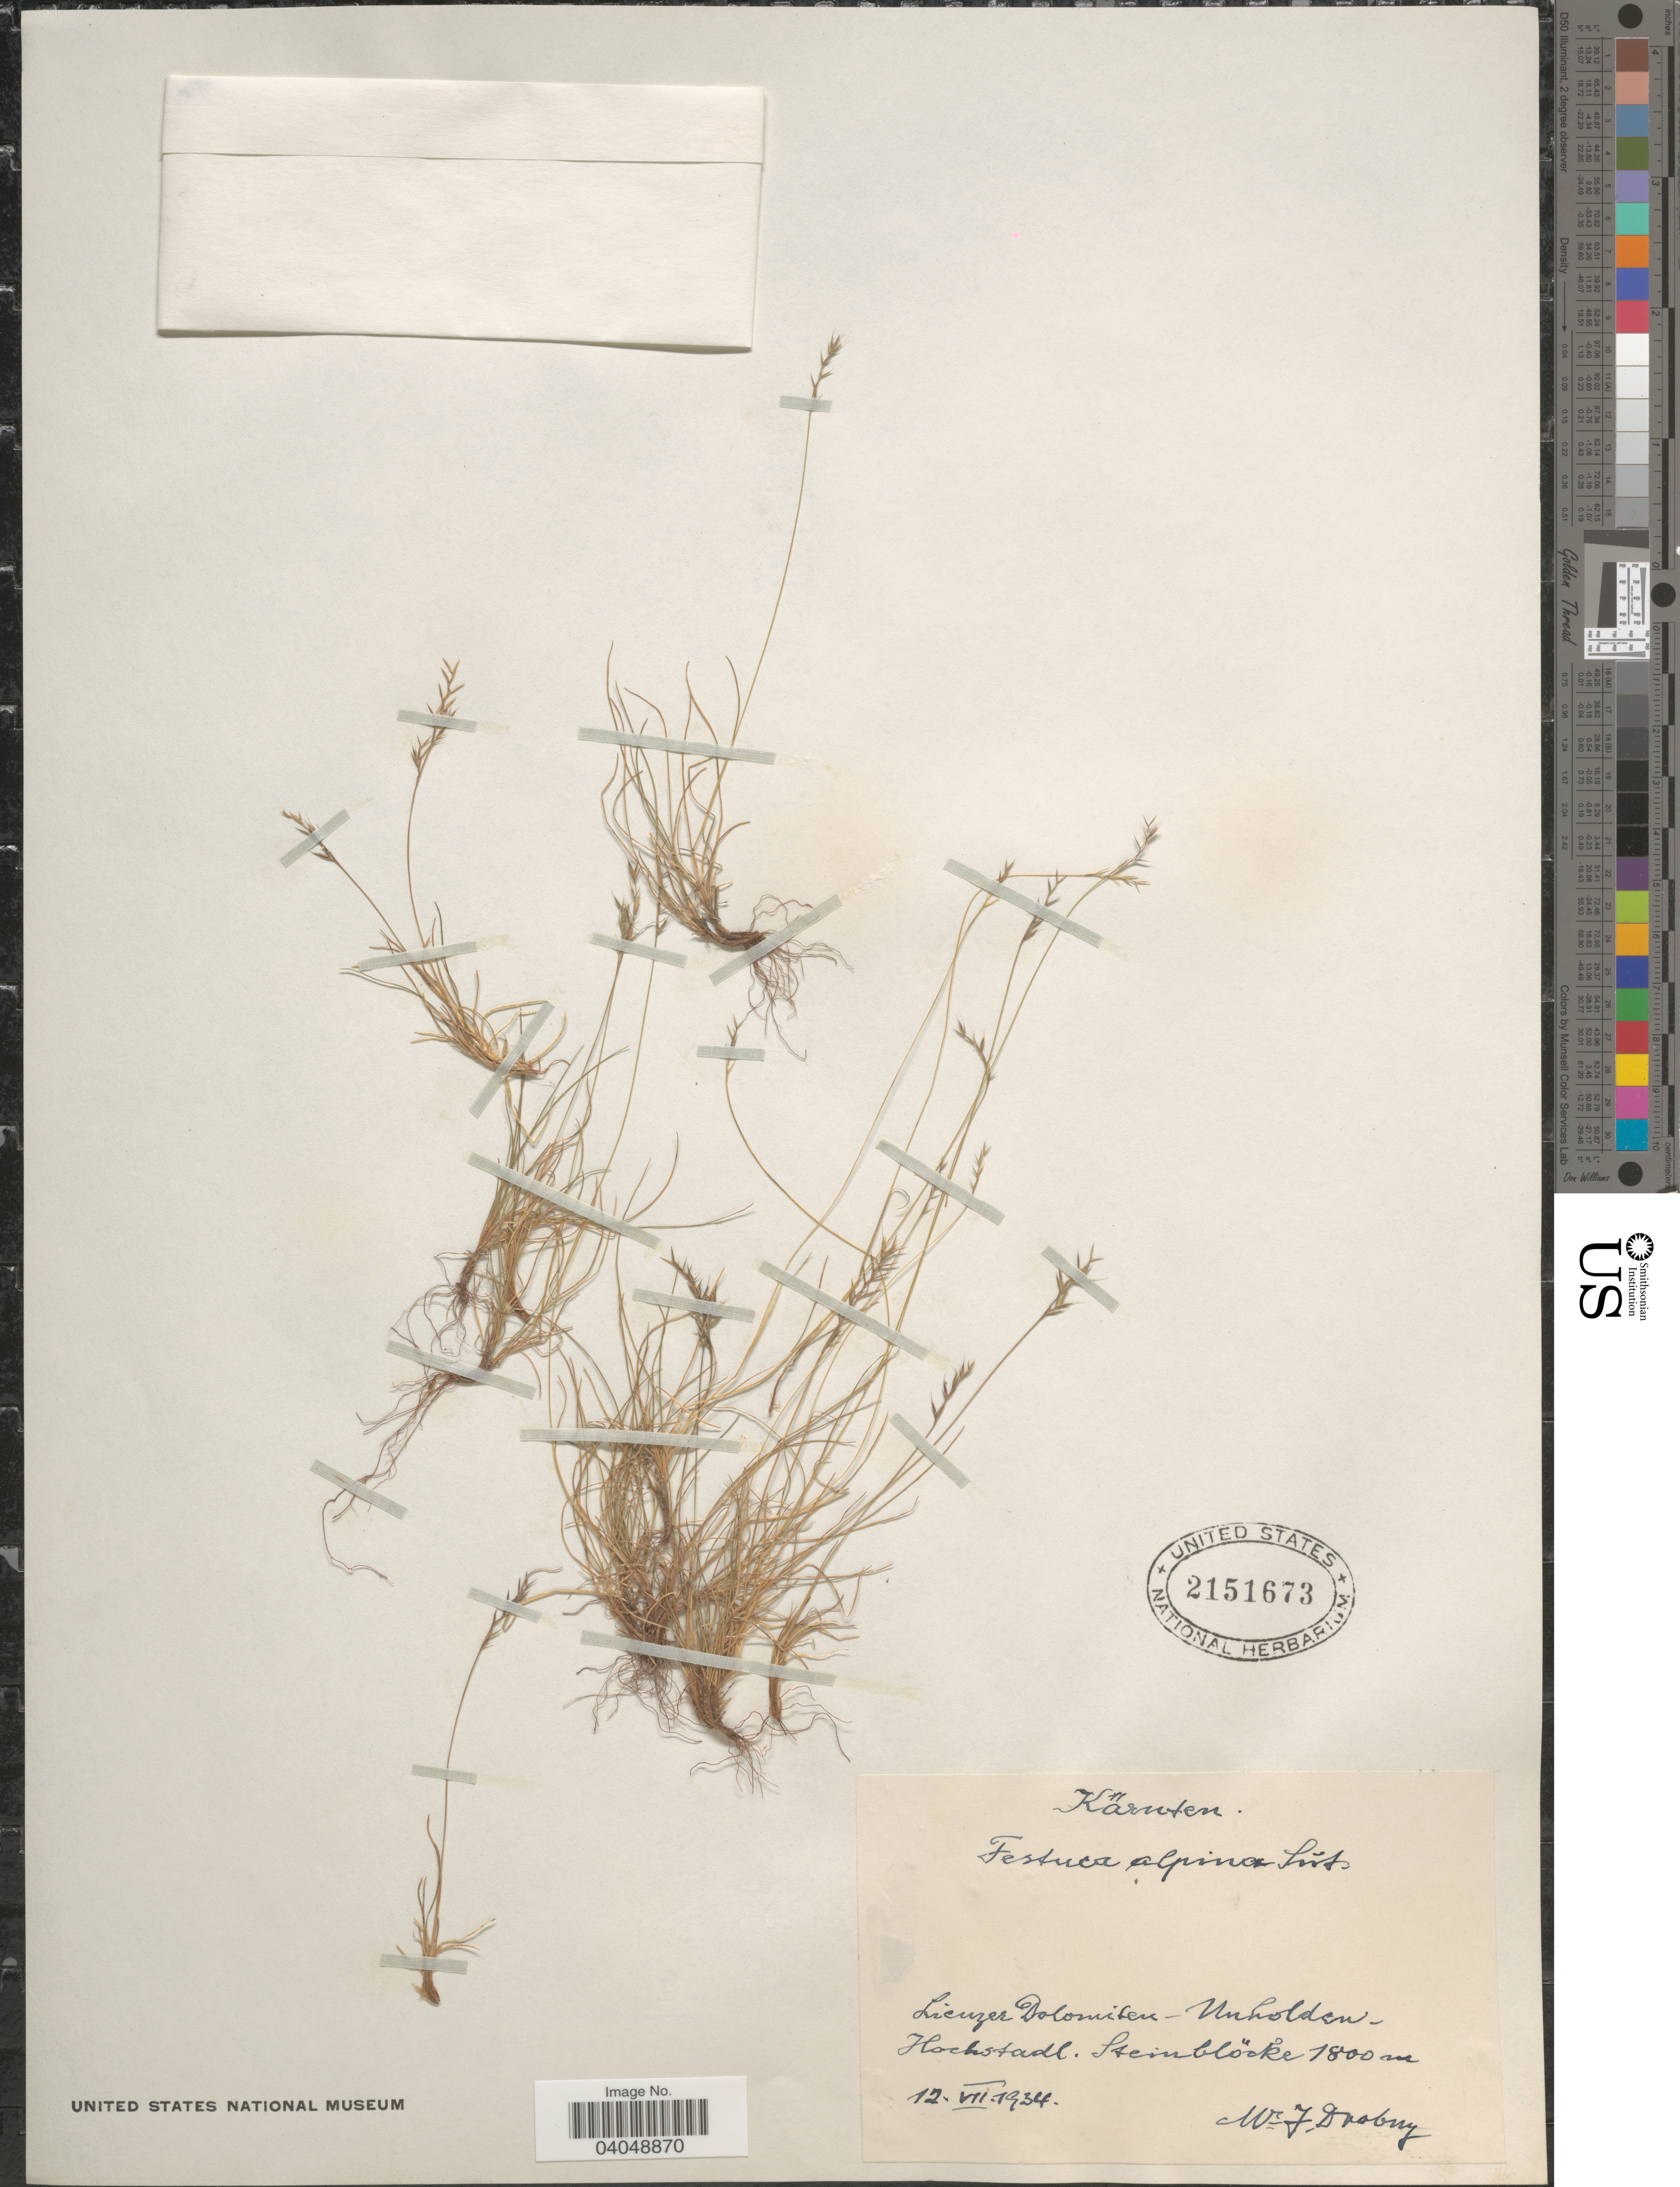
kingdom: Plantae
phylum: Tracheophyta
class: Liliopsida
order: Poales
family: Poaceae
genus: Festuca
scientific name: Festuca alpina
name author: Suter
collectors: J. Drobny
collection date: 1934-07-12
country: Austria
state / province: Karnten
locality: Lienzer Dolomiten-Unholden-Hochstadl. Steinblöcke.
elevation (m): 1800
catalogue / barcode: US 2151673